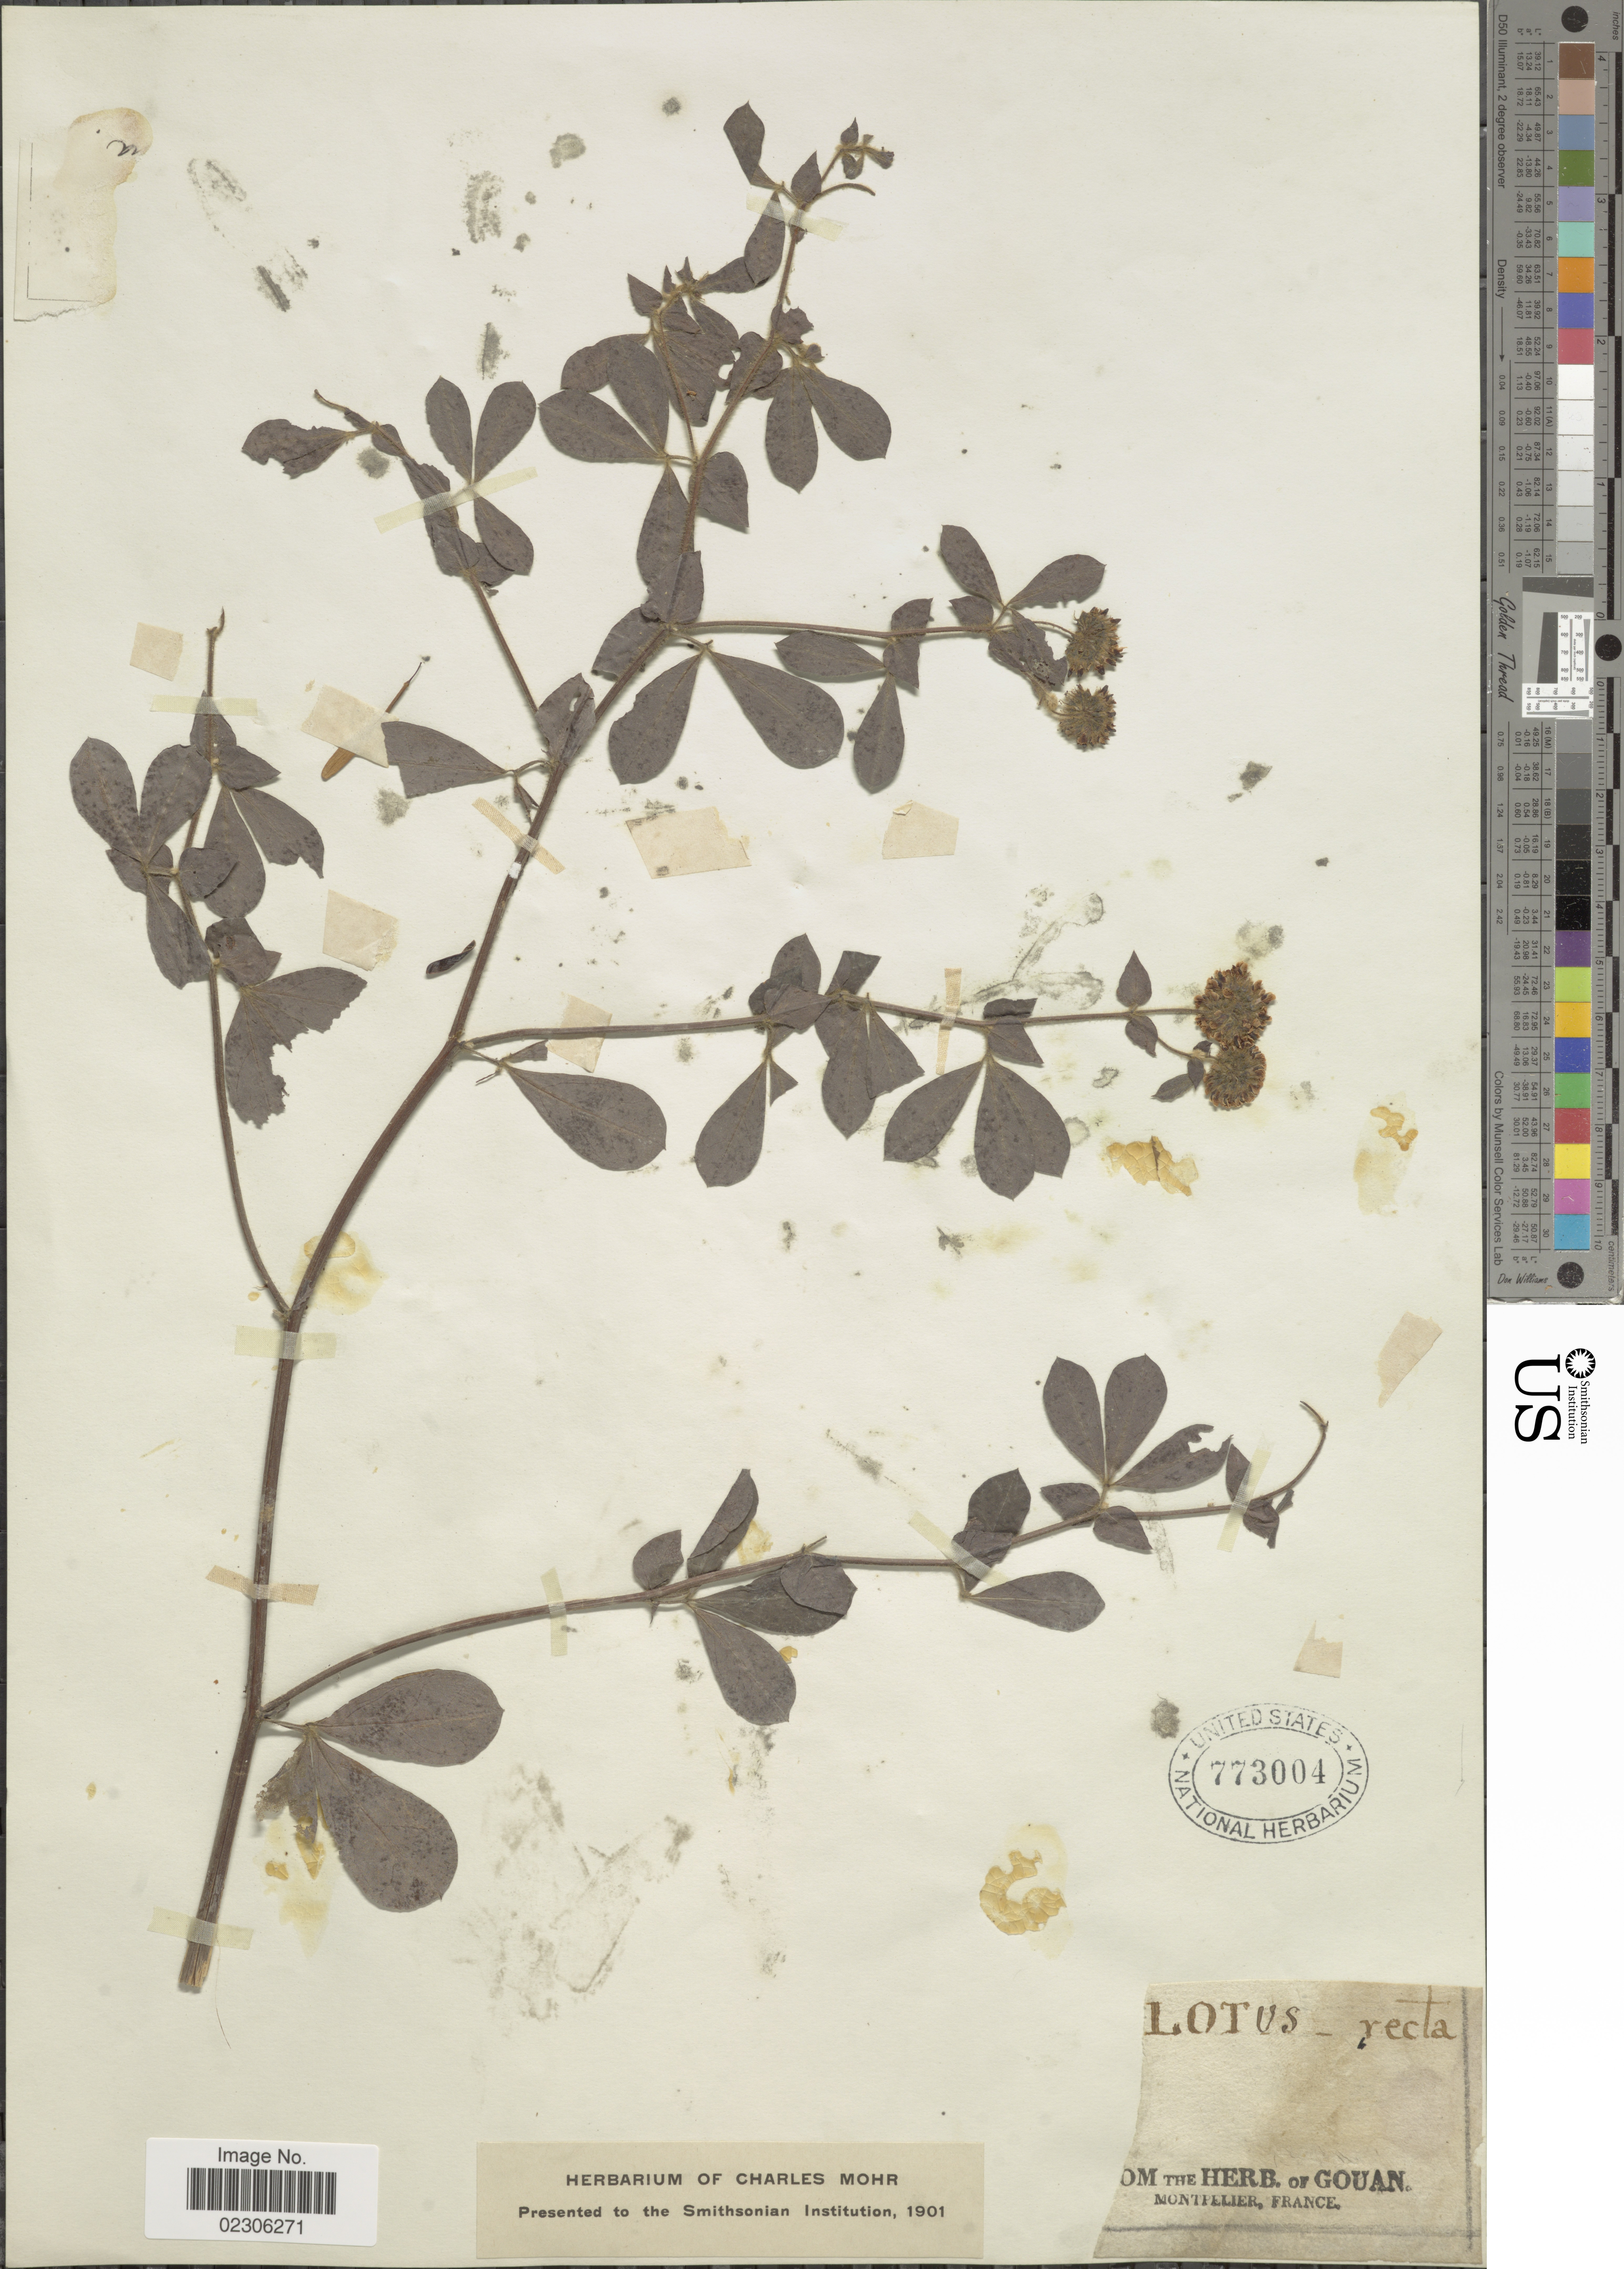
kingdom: Plantae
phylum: Tracheophyta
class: Magnoliopsida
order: Fabales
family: Fabaceae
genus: Dorycnium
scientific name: Dorycnium rectum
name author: (L.) Ser.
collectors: -. Gouan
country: France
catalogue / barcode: US 773004